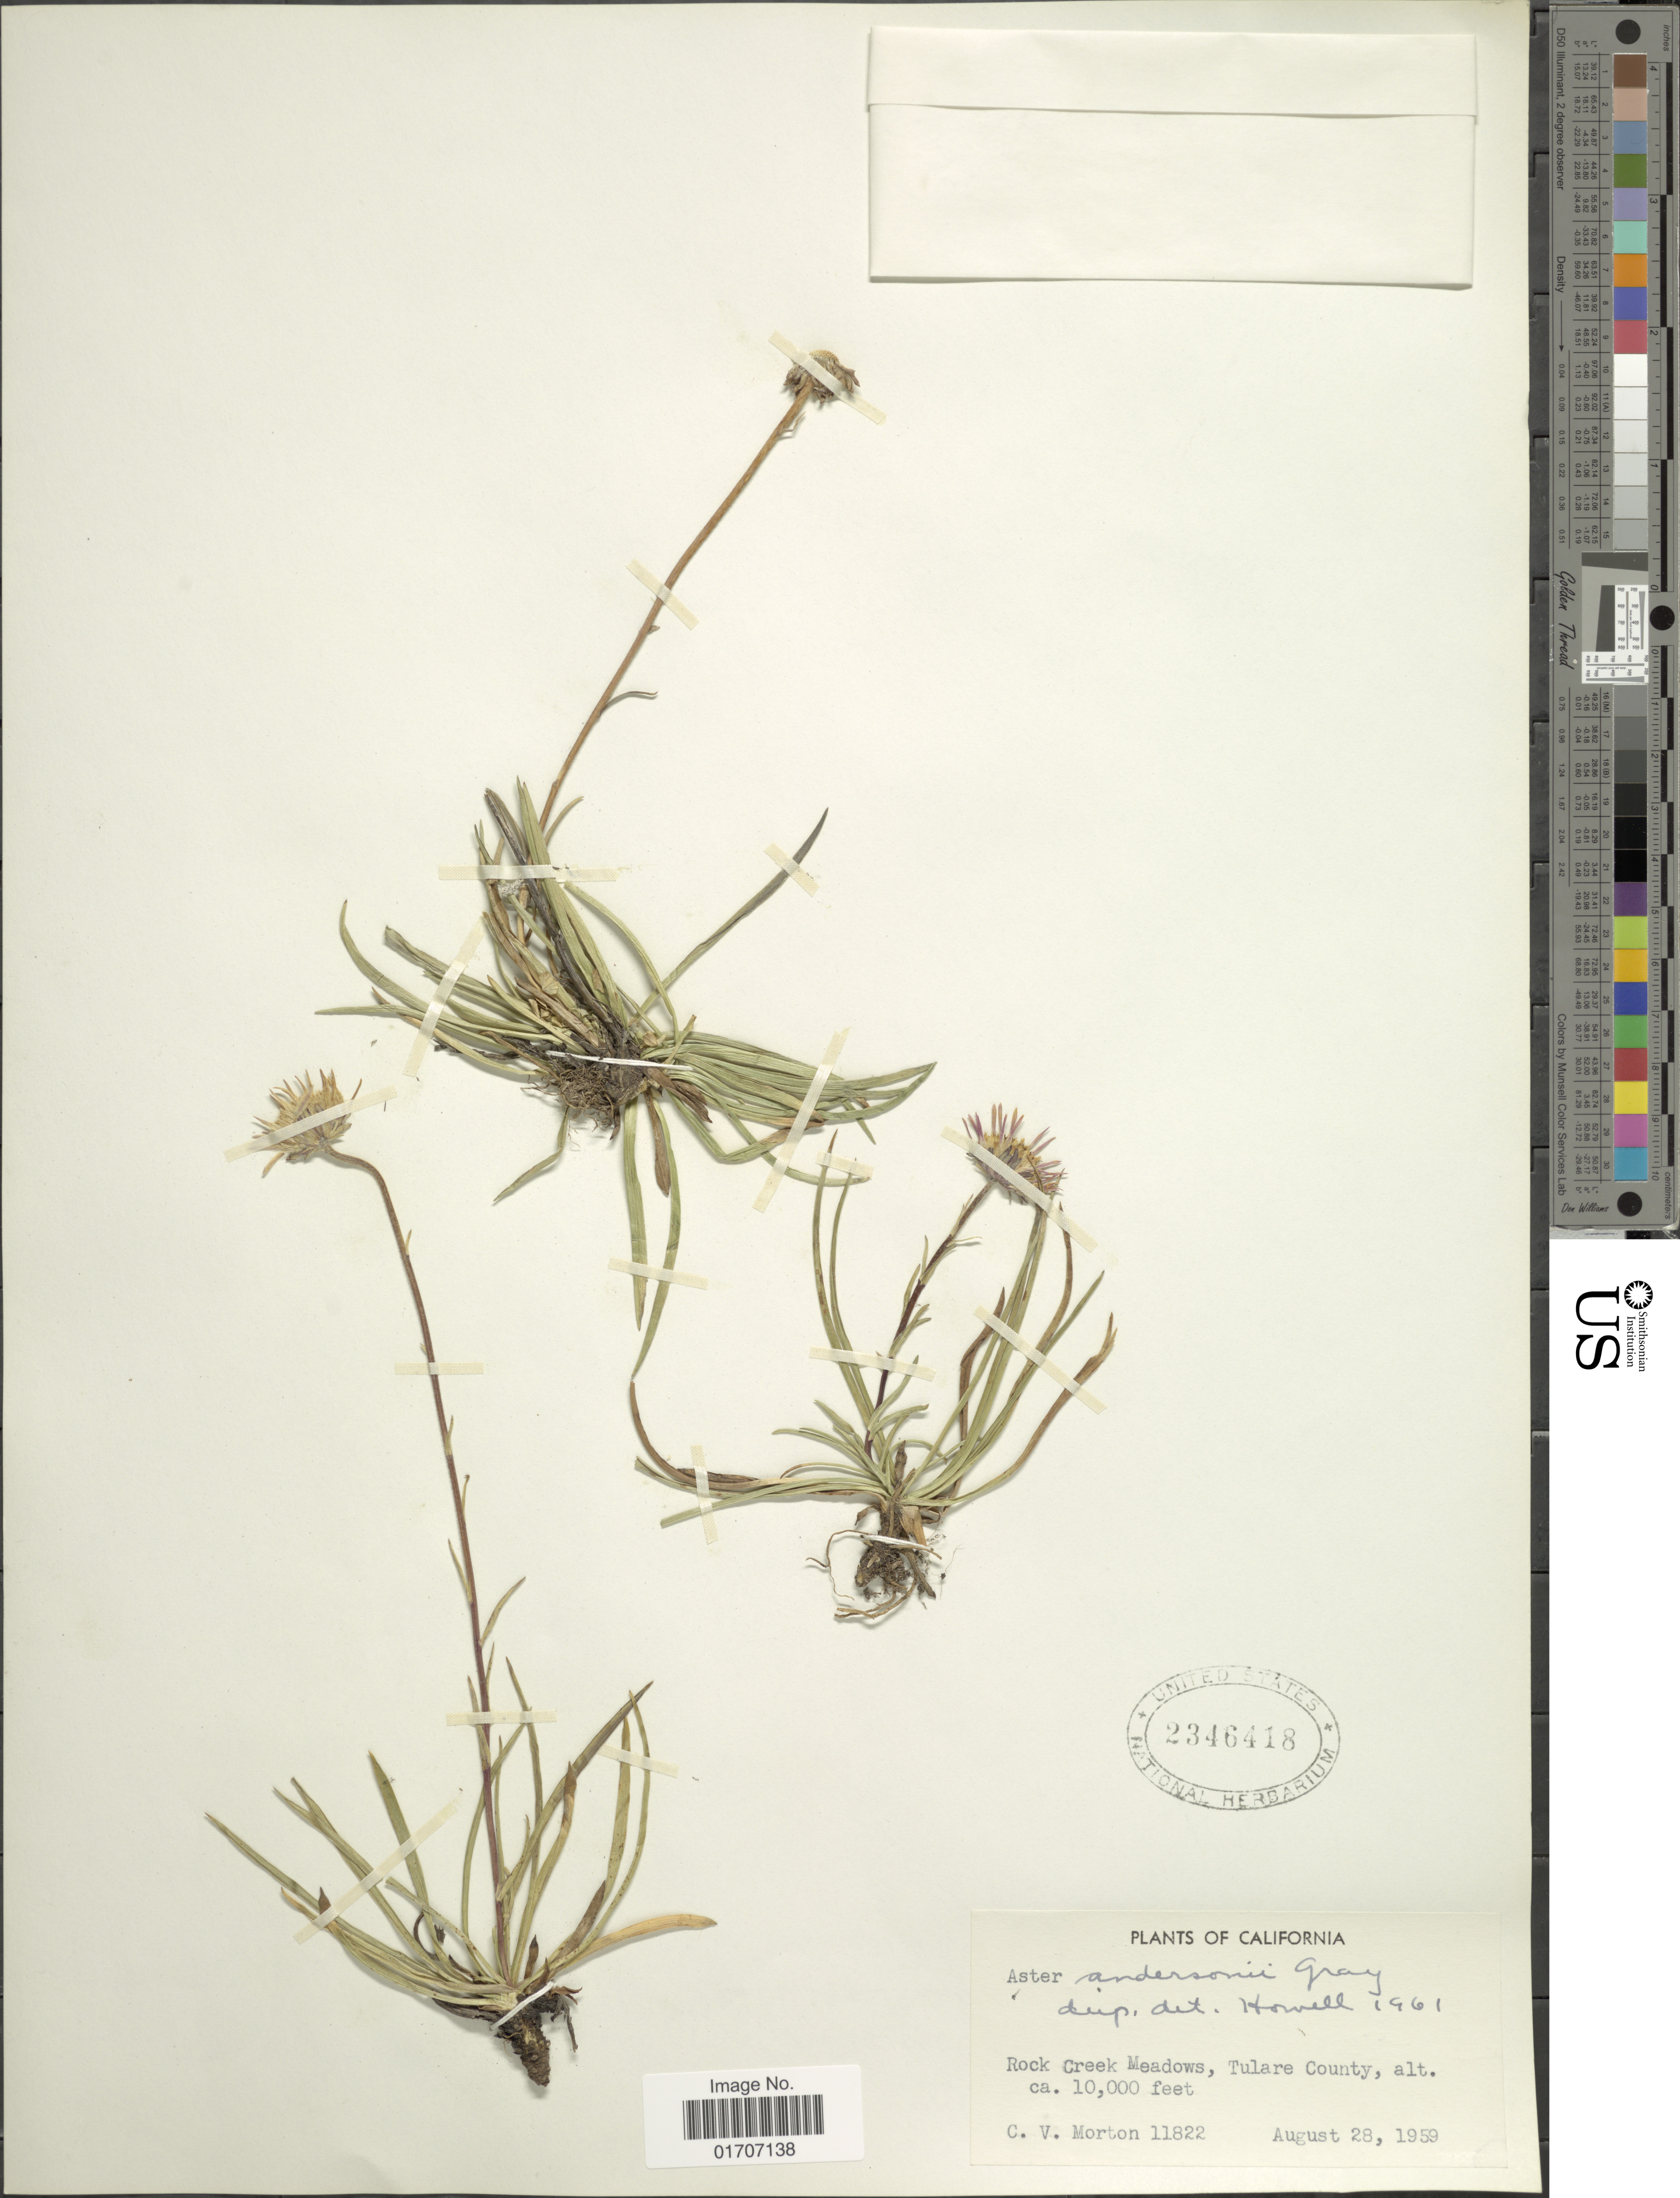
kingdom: Plantae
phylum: Tracheophyta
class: Magnoliopsida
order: Asterales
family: Asteraceae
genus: Oreostemma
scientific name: Oreostemma alpigenum var. andersonii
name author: (A. Gray) G.L. Nesom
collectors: C. V. Morton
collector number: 11822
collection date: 1959-08-28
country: United States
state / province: California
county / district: Tulare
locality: Rock Creek Meadows, Tulare County.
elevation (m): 3048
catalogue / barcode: US 2346418